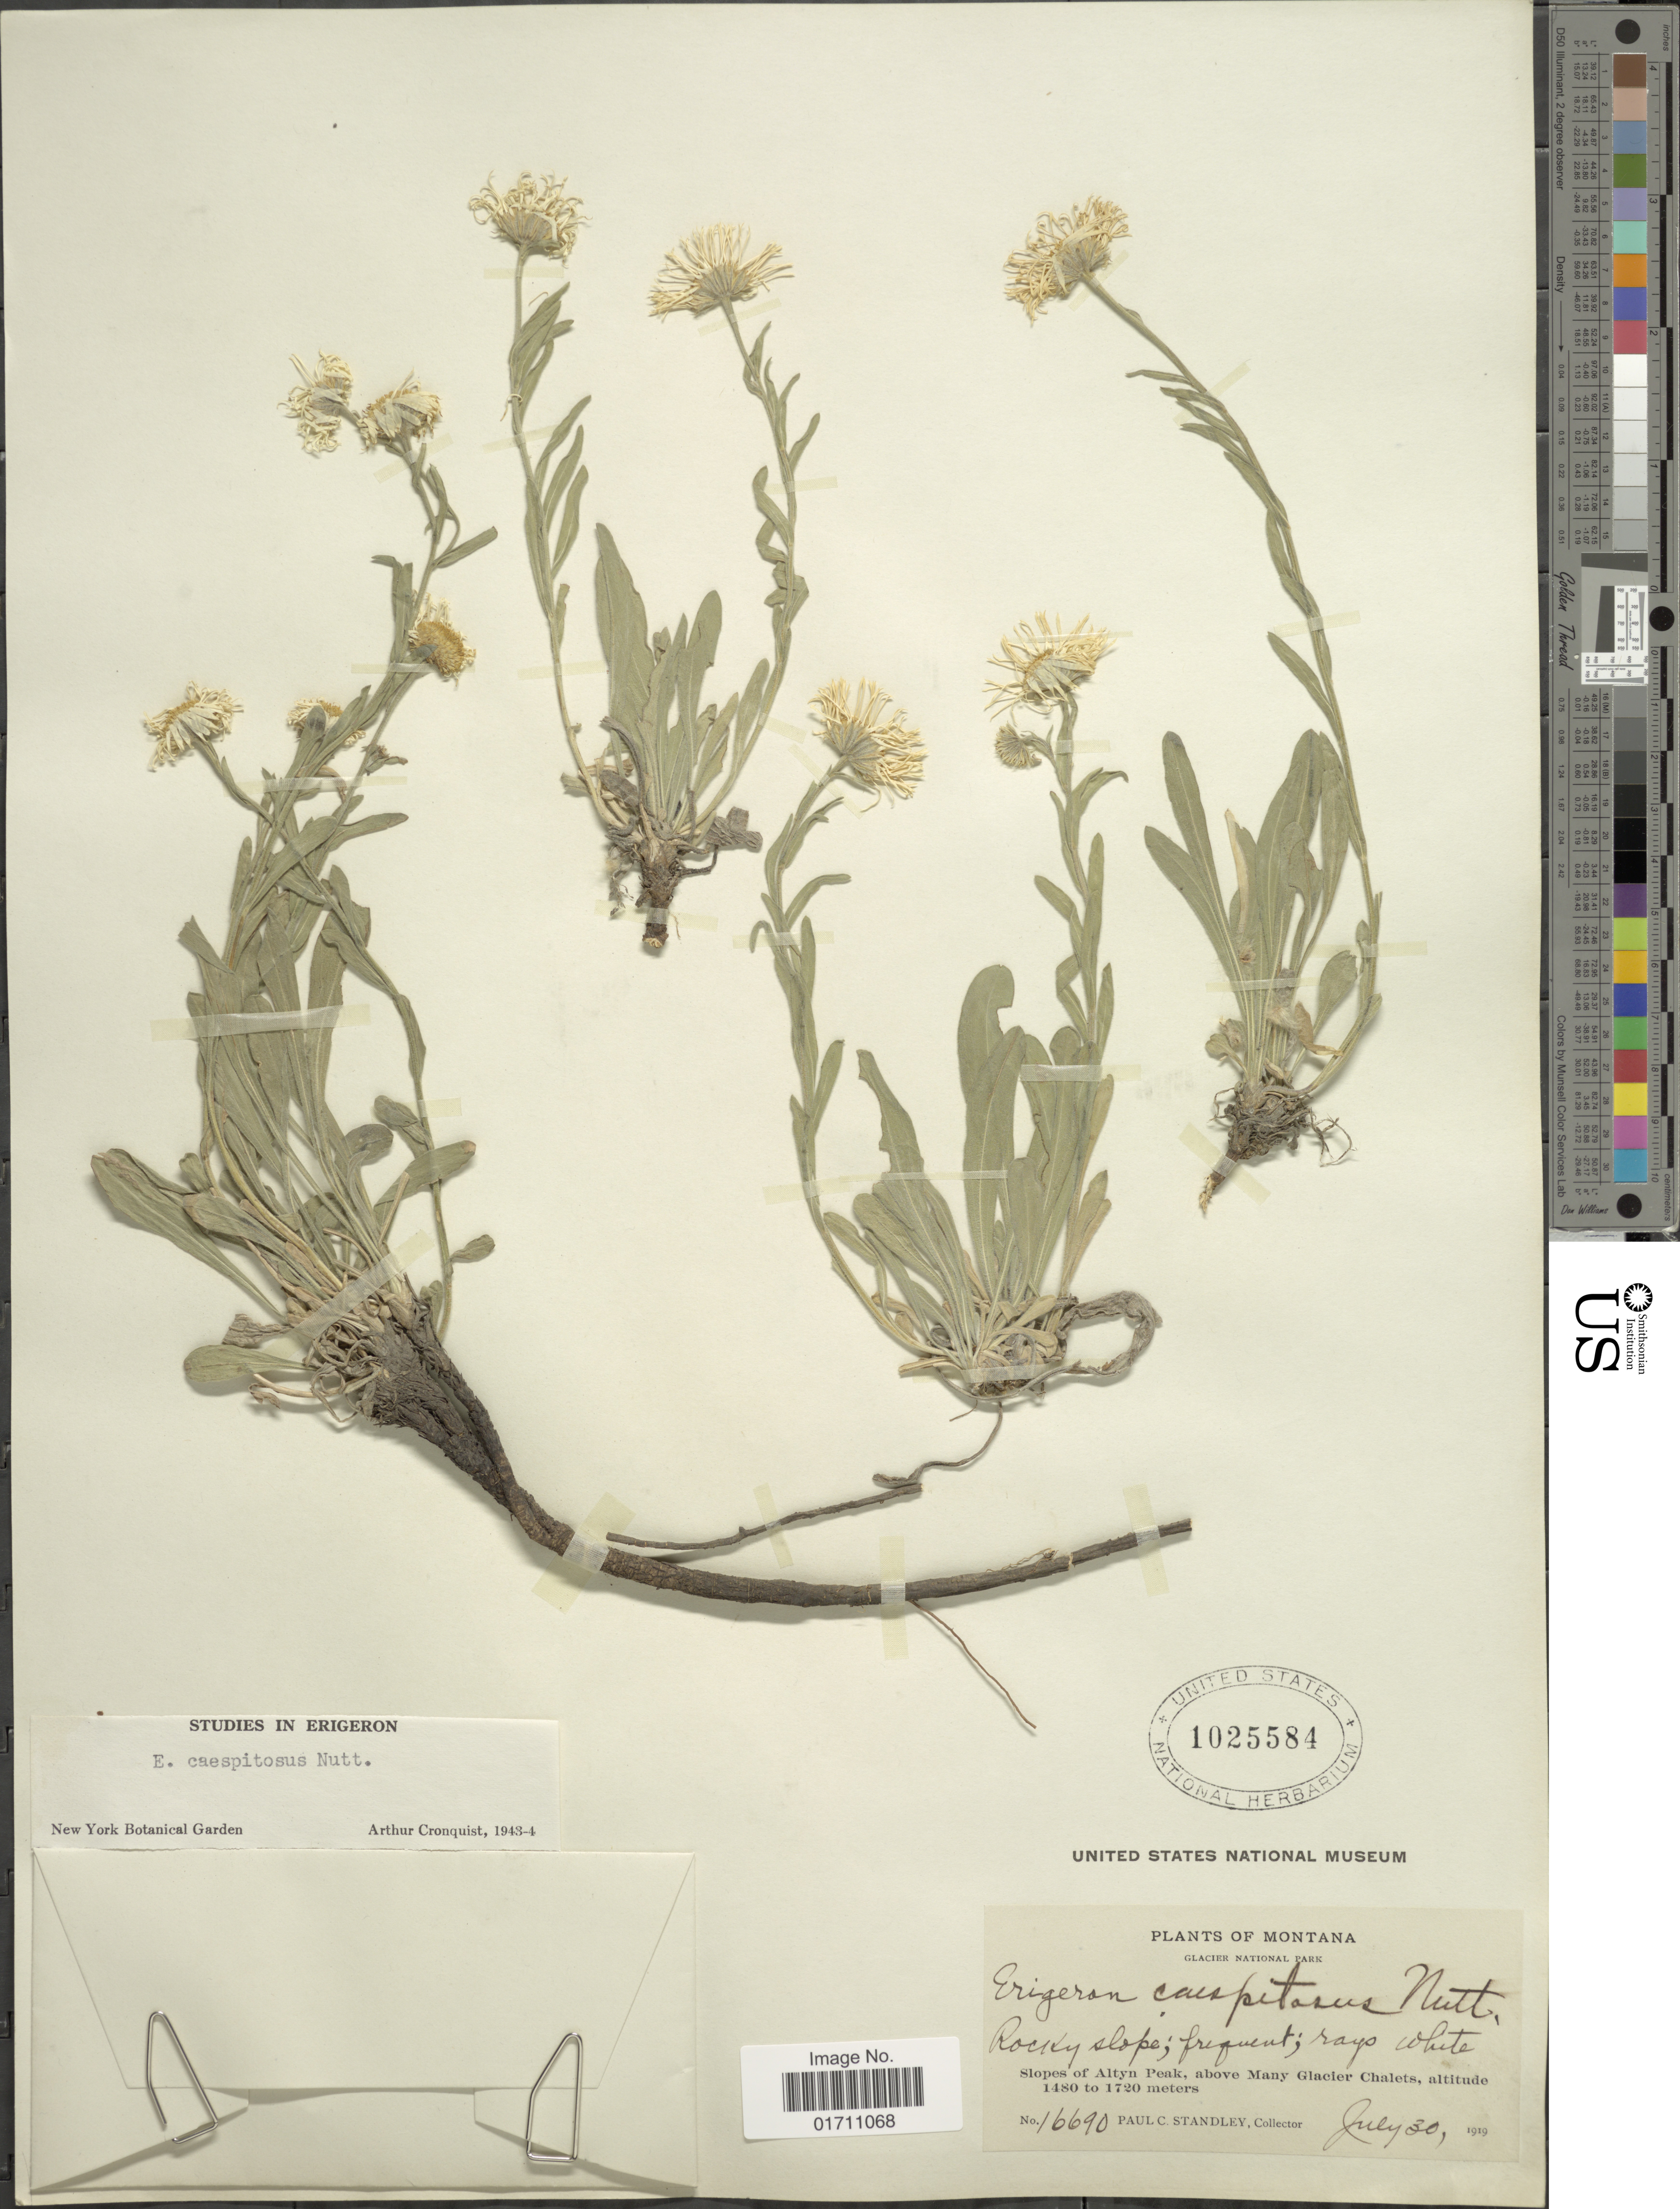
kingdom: Plantae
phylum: Tracheophyta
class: Magnoliopsida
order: Asterales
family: Asteraceae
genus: Erigeron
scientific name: Erigeron caespitosus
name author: Nutt.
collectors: P. C. Standley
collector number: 16690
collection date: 1919-07-30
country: United States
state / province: Montana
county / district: Glacier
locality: Glacier National Park, Rocky slope; frequent; rays white, Slopes of Altyn Peak, above Many Glacier Chalets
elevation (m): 1480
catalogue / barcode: US 1025584